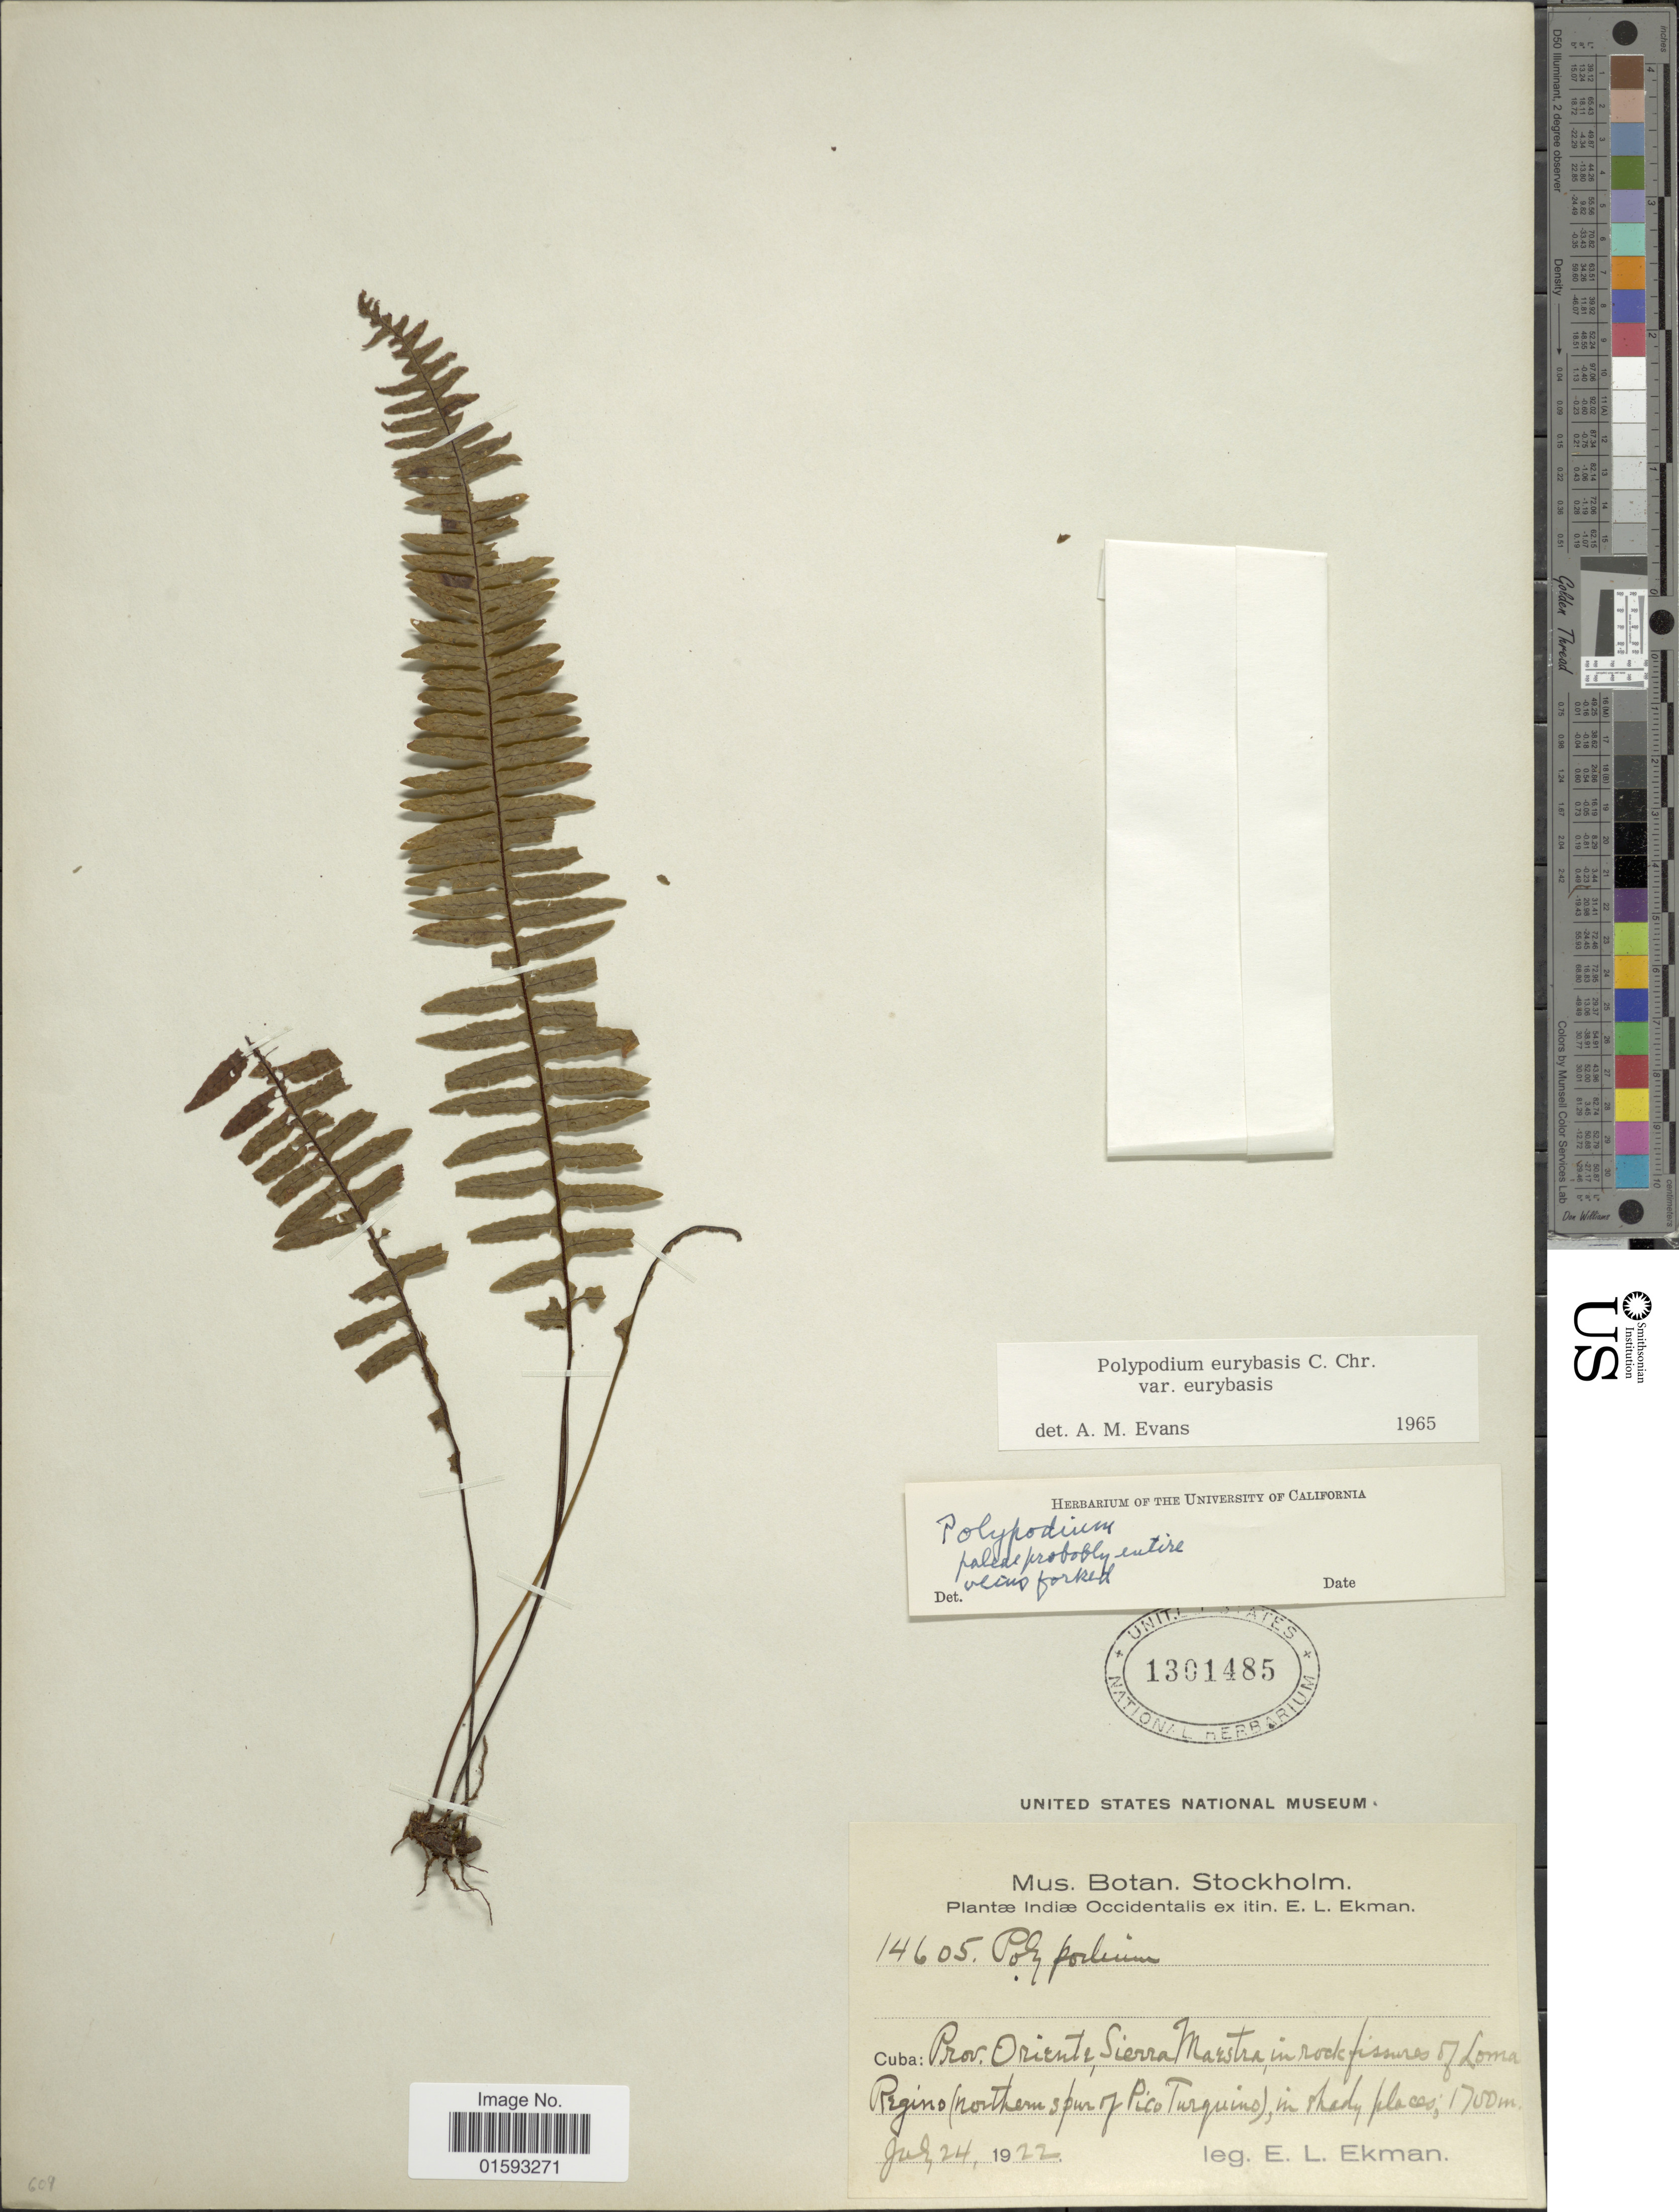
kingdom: Plantae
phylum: Tracheophyta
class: Polypodiopsida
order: Polypodiales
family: Polypodiaceae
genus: Pecluma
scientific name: Pecluma eurybasis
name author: (C. Chr.) M.G. Price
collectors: E. L. Ekman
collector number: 14605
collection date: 1922-07-24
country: Cuba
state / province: Oriente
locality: Sierra Meastra, in rock fissuresof Loma Regino (northern spur of Pico Turquino), in shady places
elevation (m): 1700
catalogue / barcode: US 1301485